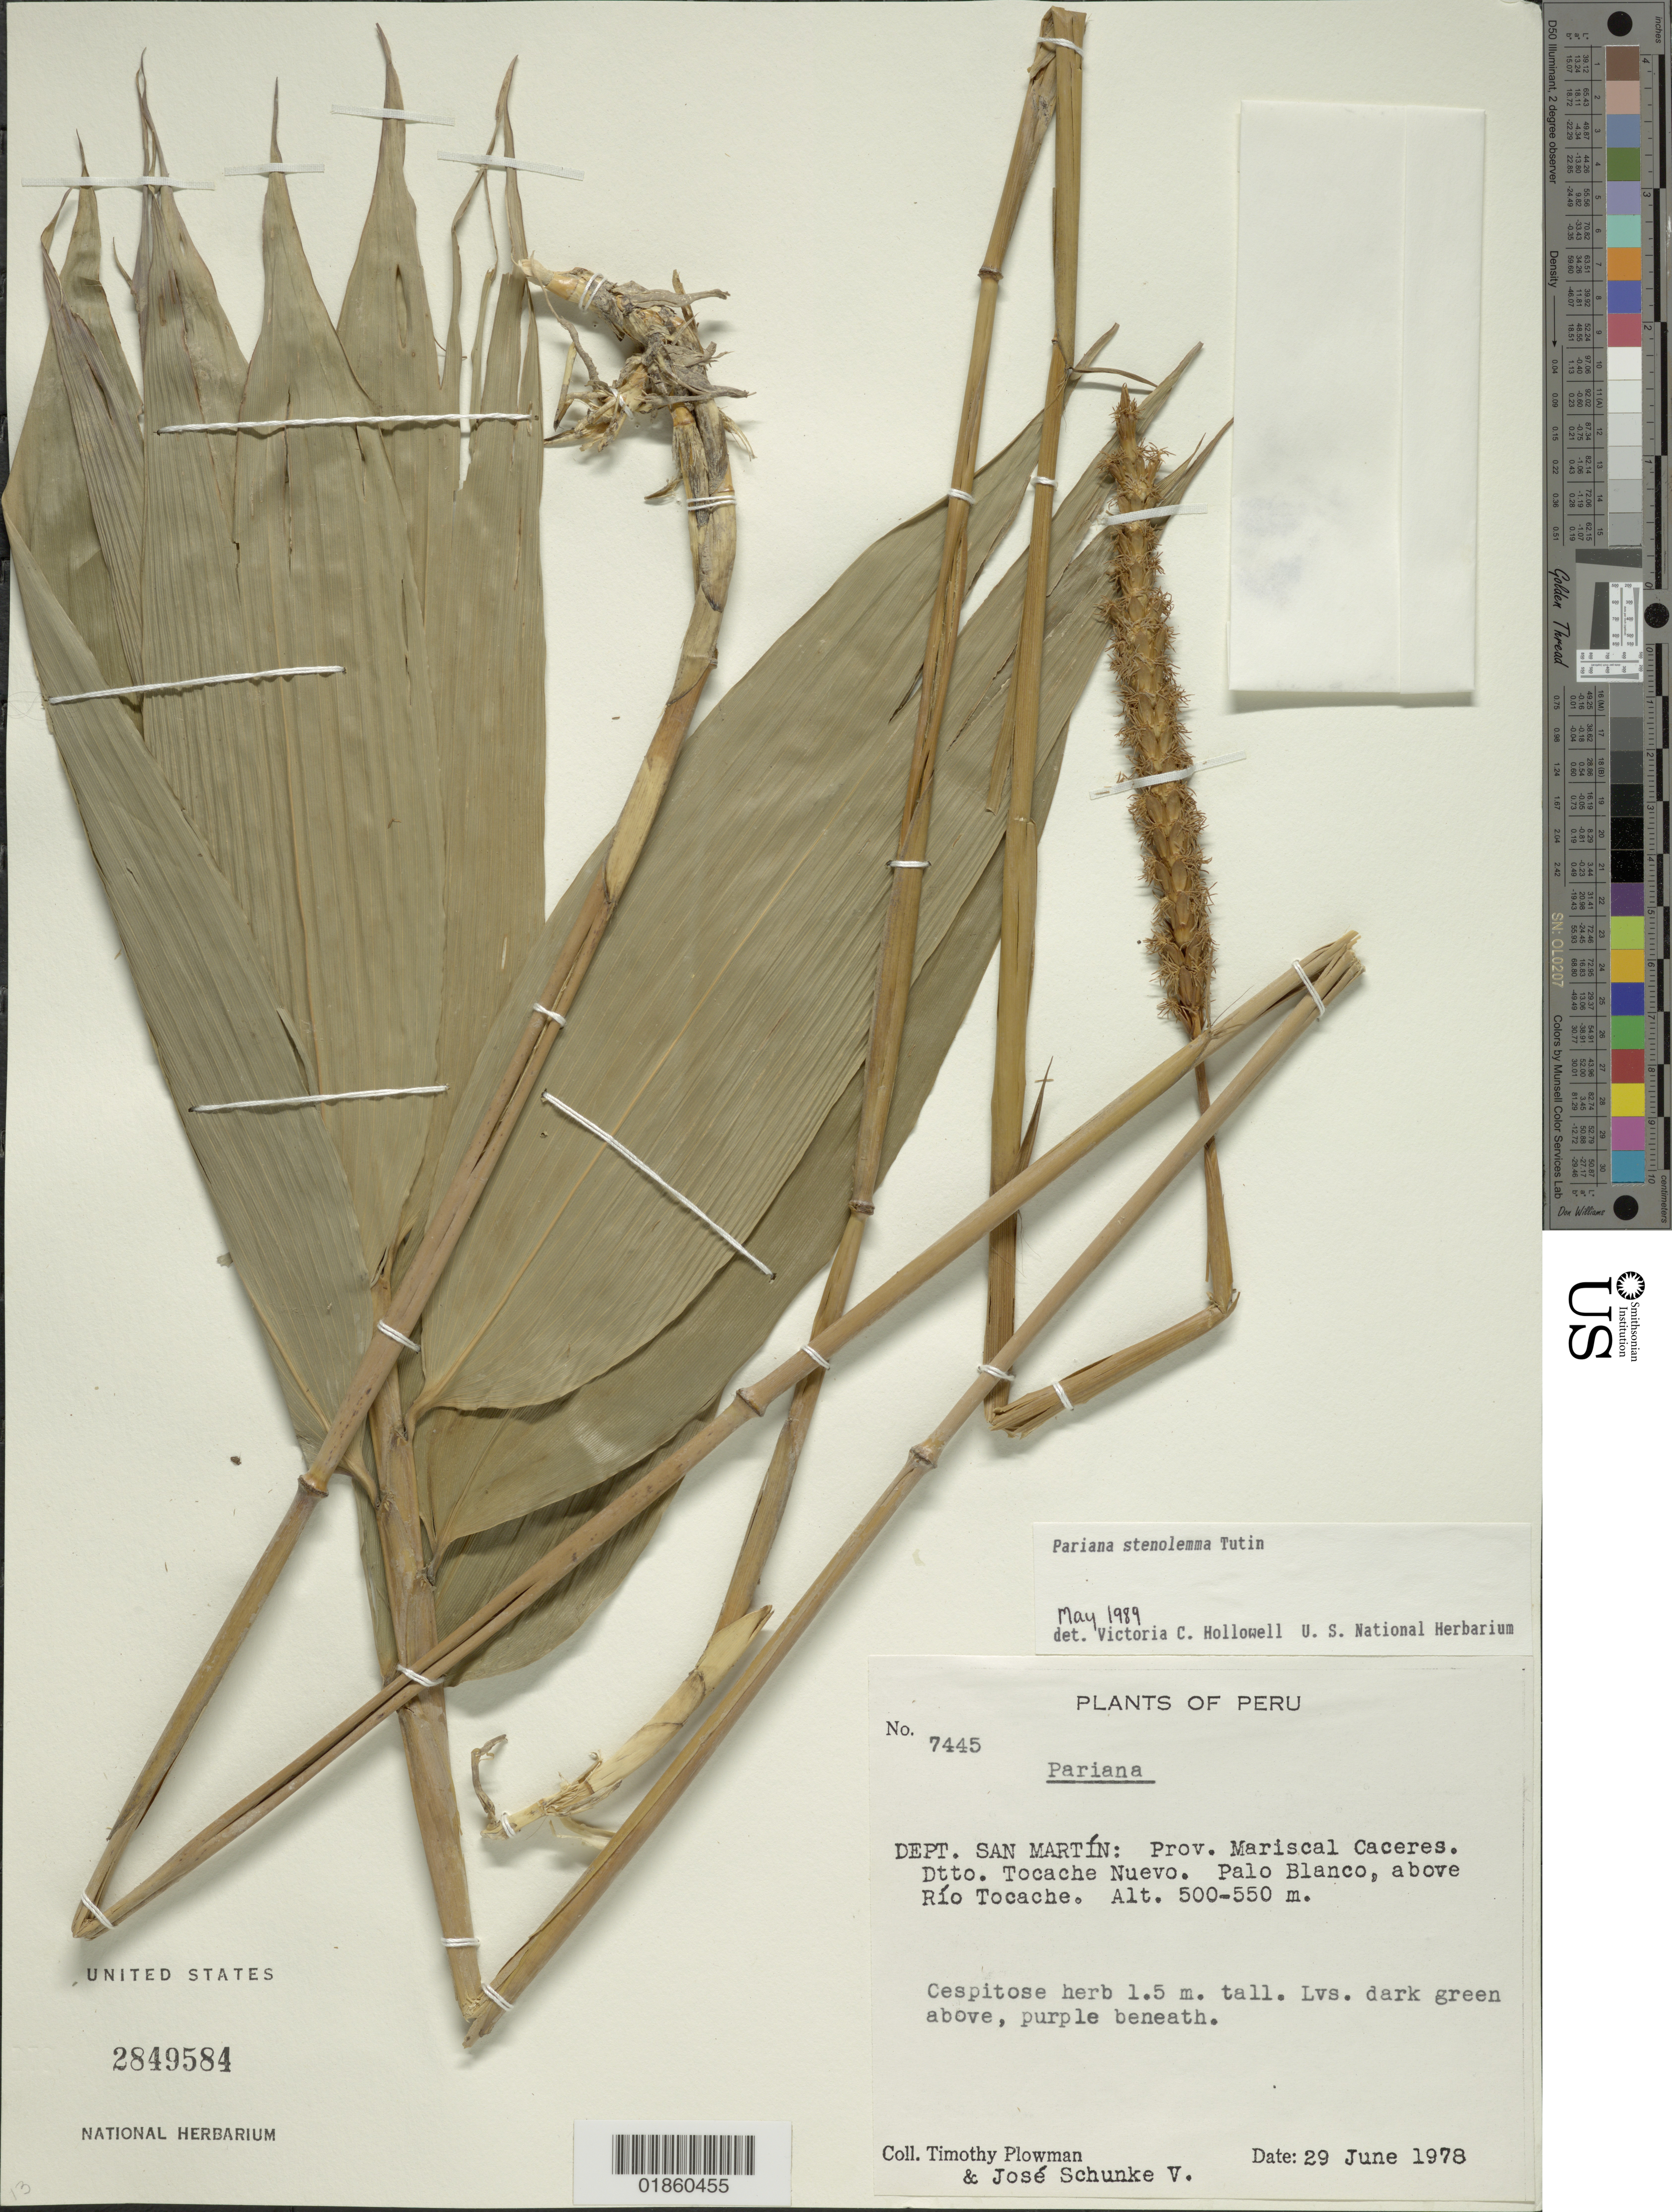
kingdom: Plantae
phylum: Tracheophyta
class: Liliopsida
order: Poales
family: Poaceae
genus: Pariana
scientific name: Pariana stenolemma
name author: Tutin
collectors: T. Plowman & J. Schunke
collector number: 7445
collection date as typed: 29 Jun 1978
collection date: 1978-06-29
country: Peru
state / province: San Martín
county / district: Mariscal Cáceres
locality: Dist. Tocache Nuevo. Palo Blanco, above Rio Tocache.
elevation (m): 500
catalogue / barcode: US 2849584